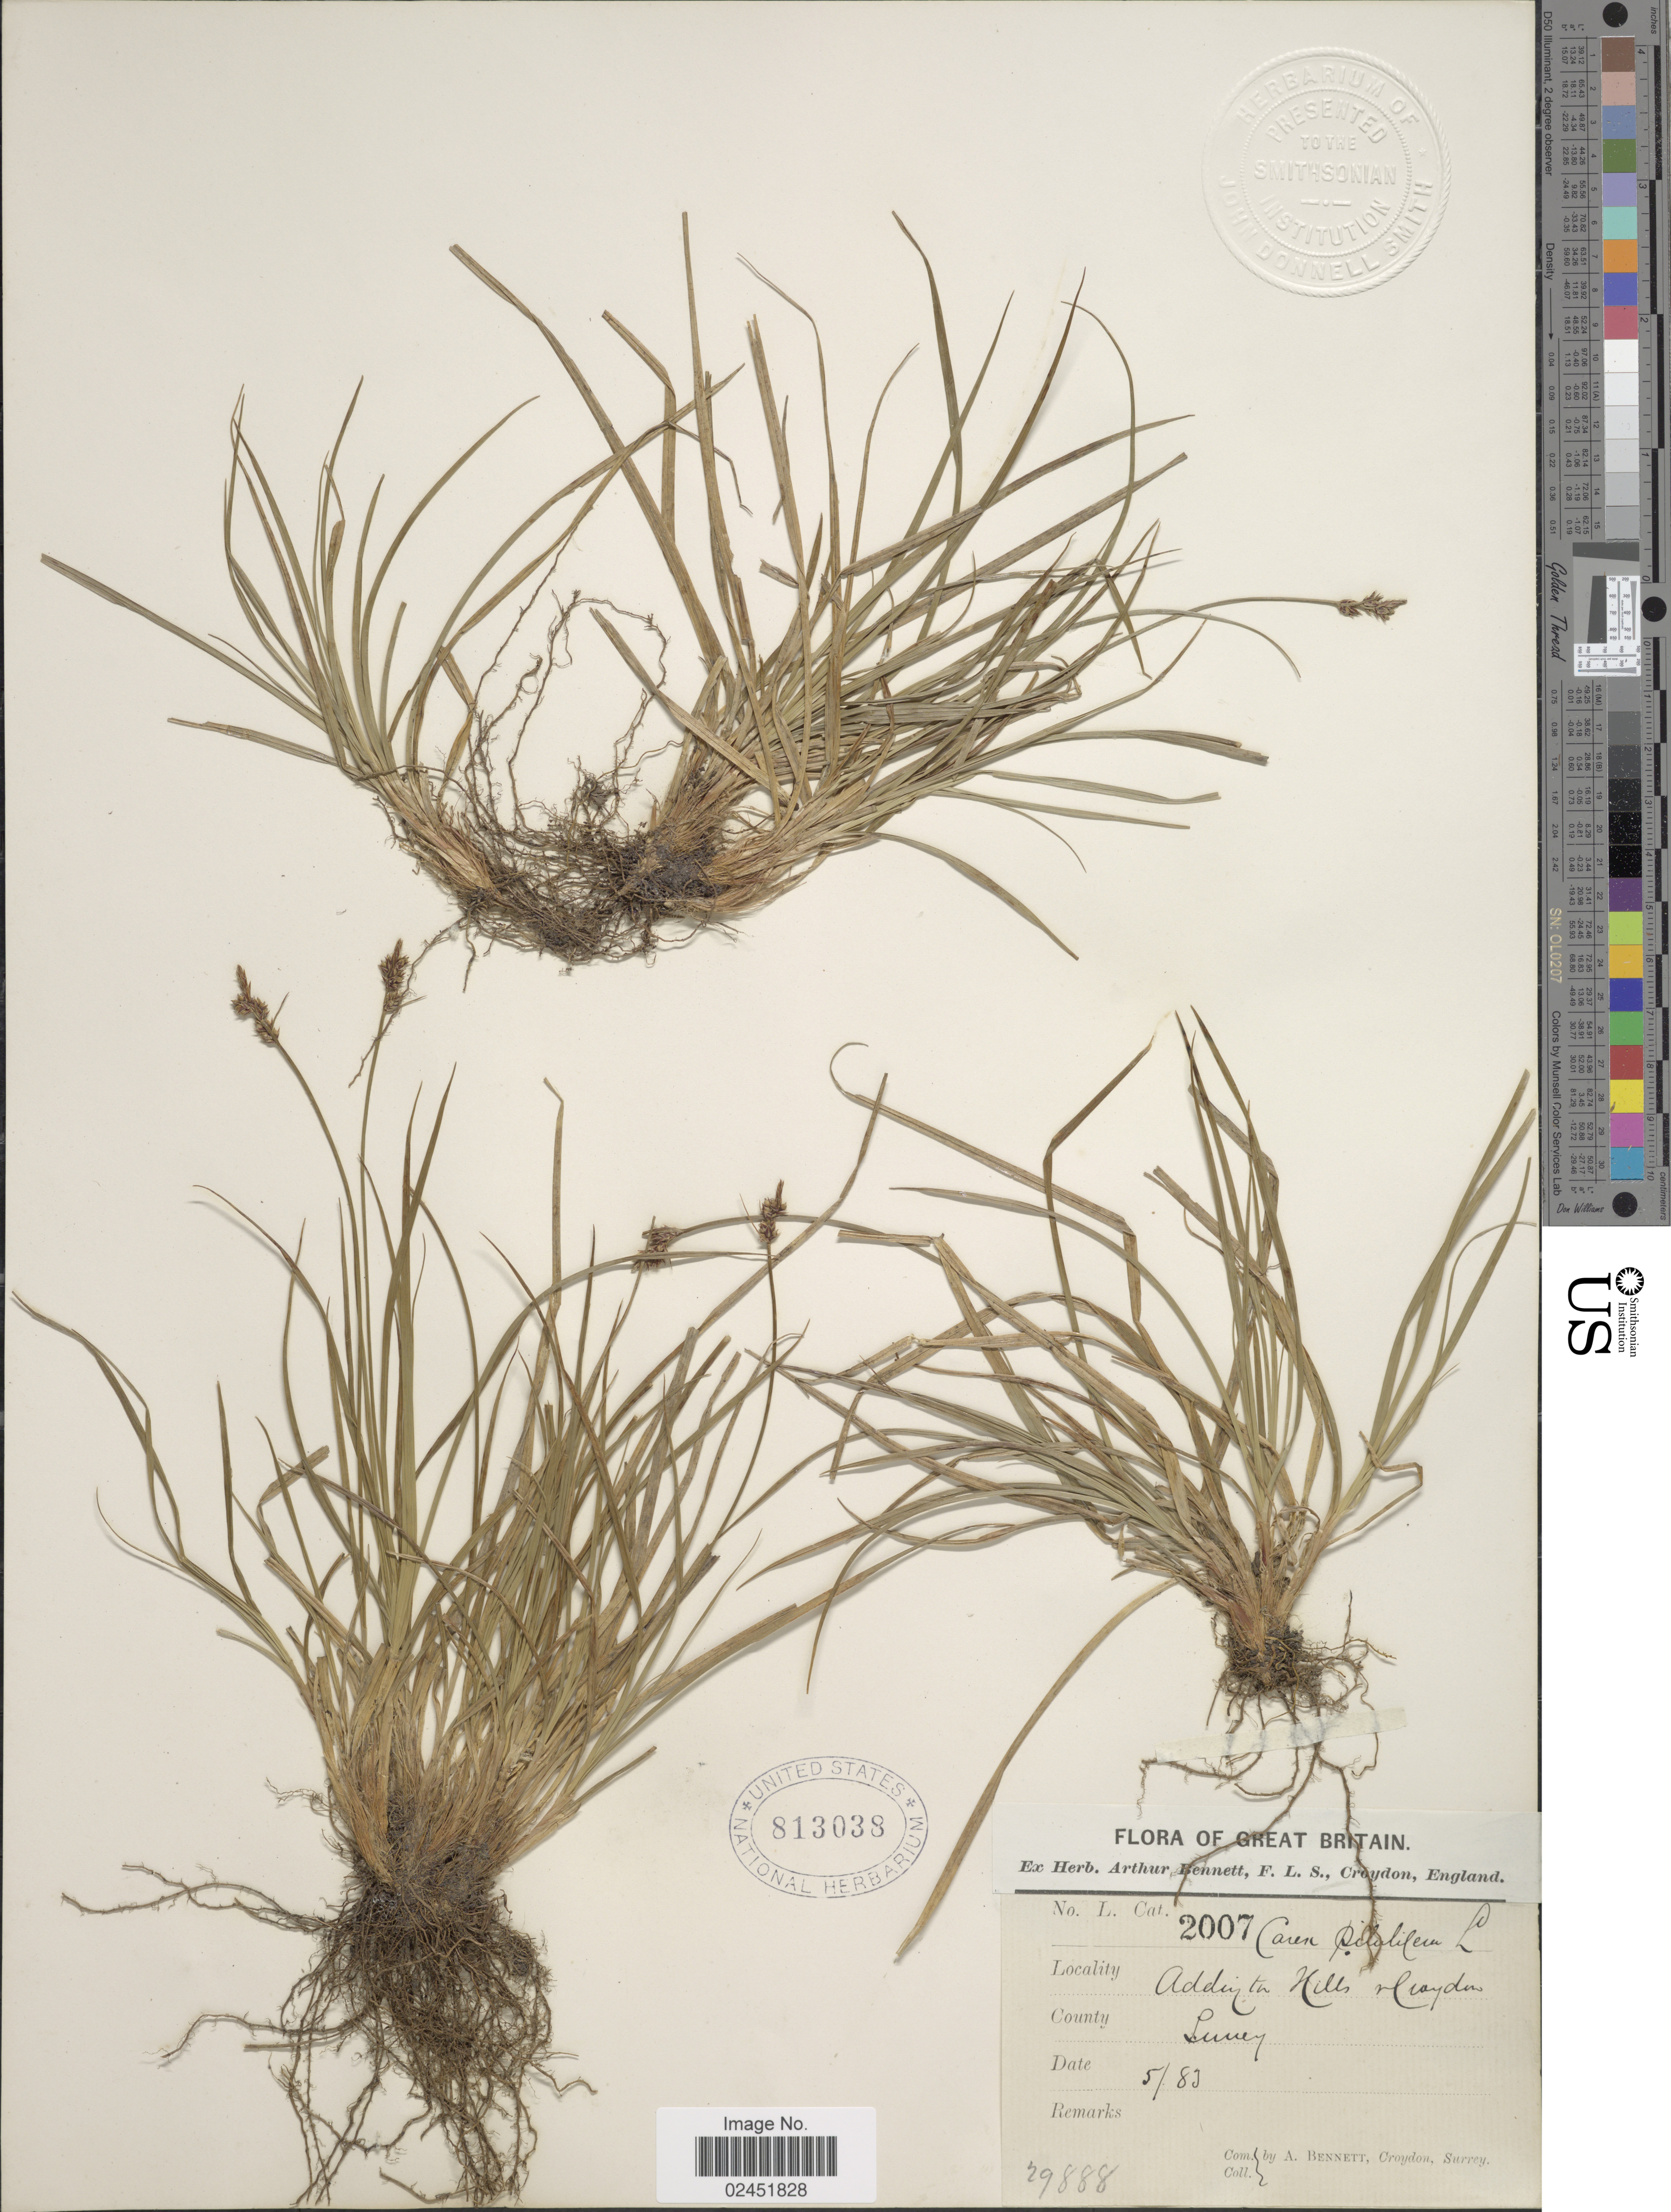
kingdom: Plantae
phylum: Tracheophyta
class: Liliopsida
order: Poales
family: Cyperaceae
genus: Carex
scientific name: Carex pilulifera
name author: L.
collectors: A. Bennett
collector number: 2007/29888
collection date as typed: Transcribed d/m/y: /5/89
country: United Kingdom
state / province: England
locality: Great Britain. Surrey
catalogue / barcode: US 813038